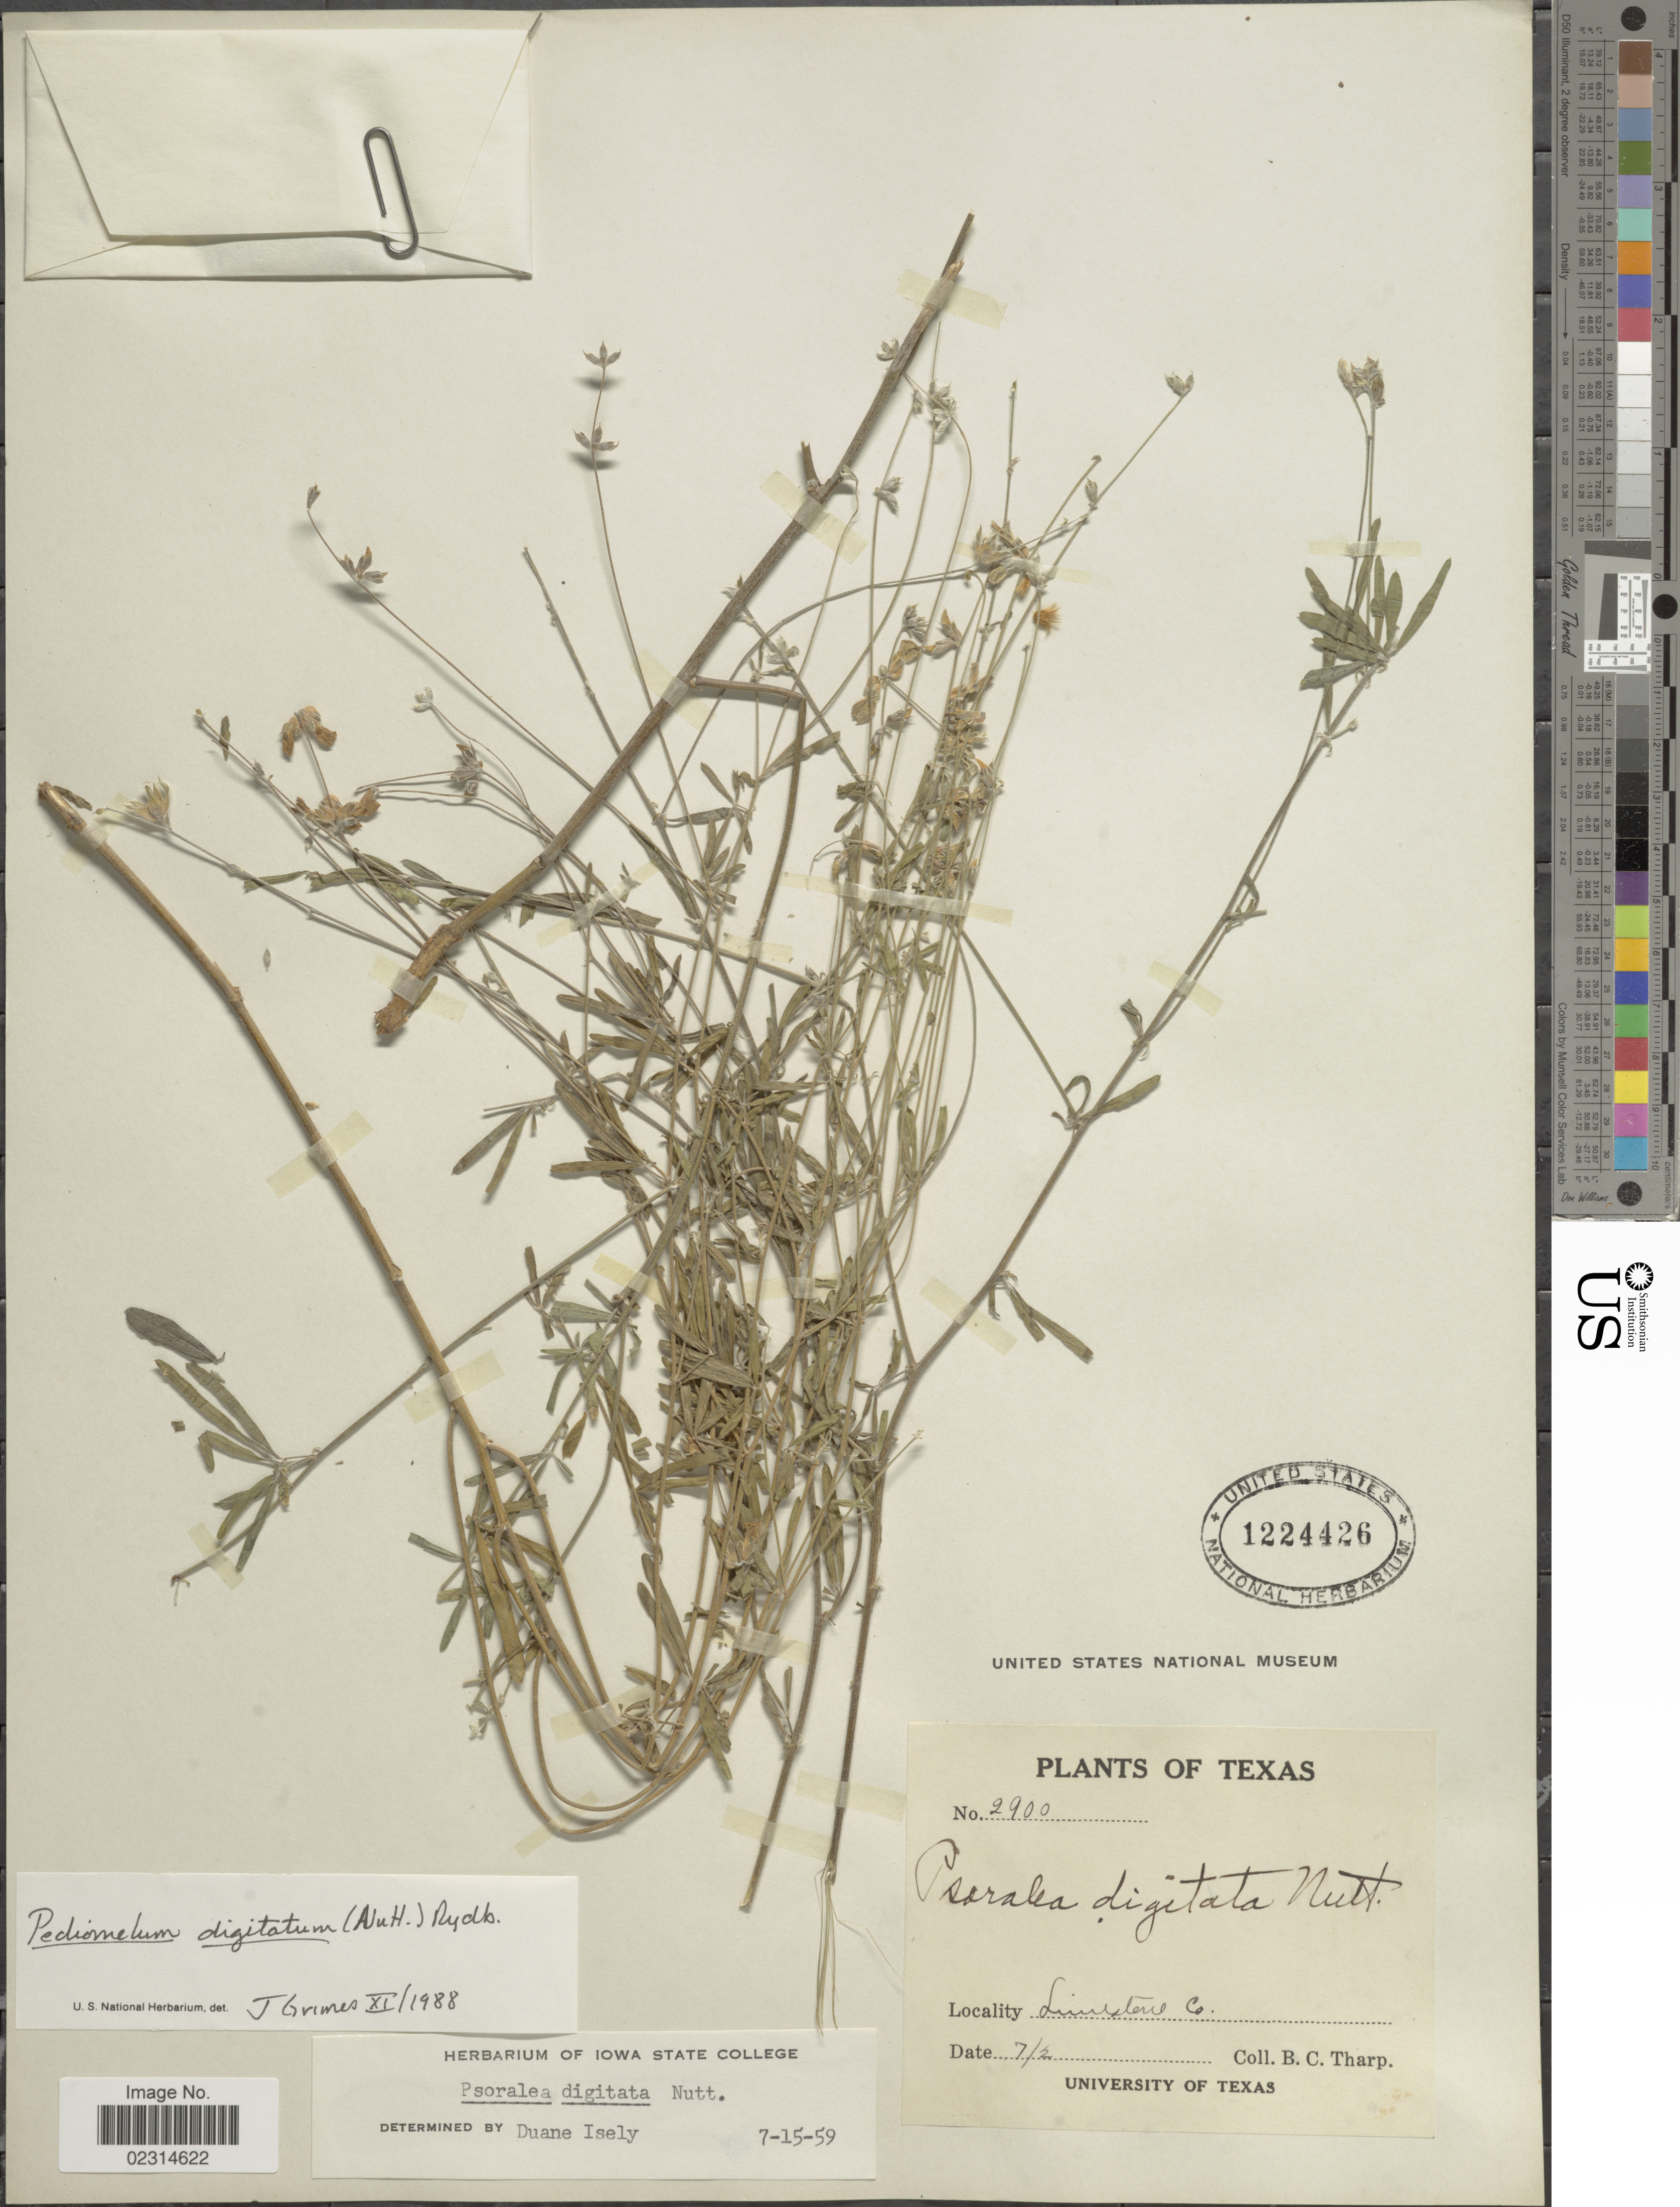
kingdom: Plantae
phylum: Tracheophyta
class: Magnoliopsida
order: Fabales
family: Fabaceae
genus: Pediomelum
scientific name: Pediomelum digitatum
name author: (Nutt. ex Torr. & A. Gray) Isely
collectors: B. C. Tharp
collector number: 2900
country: United States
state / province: Texas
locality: Limestone Co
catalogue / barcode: US 1224426